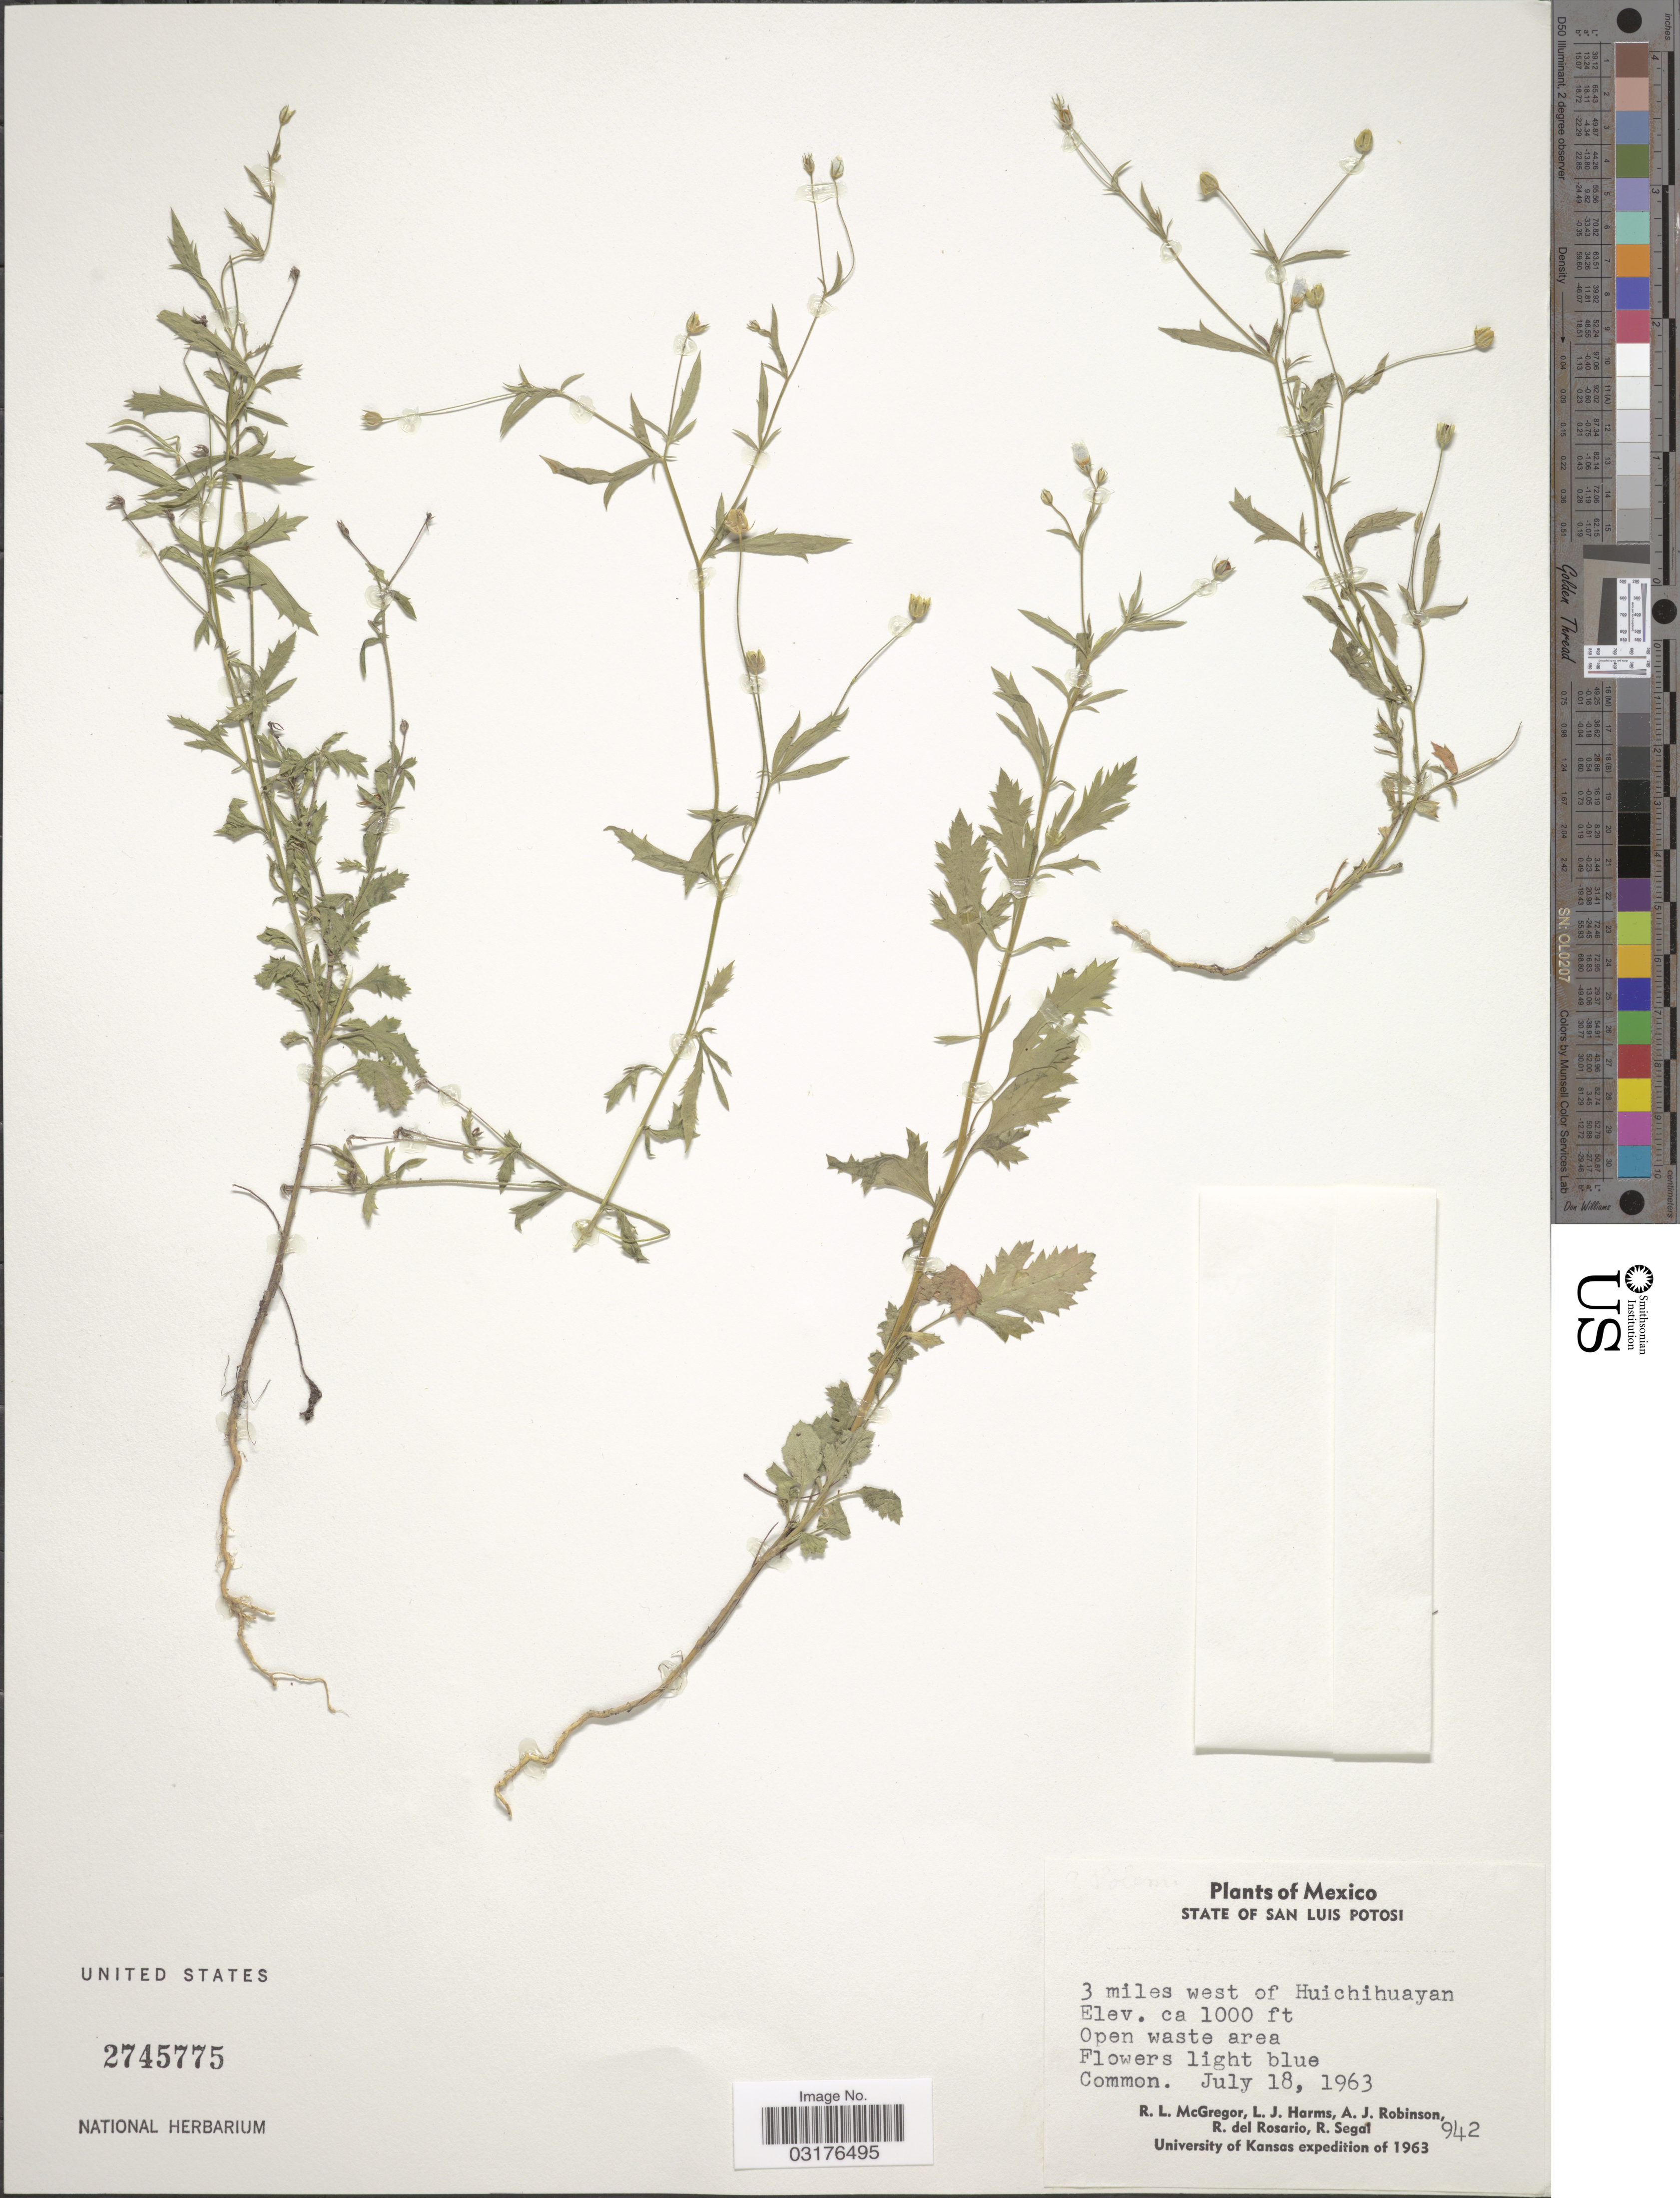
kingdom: Plantae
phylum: Tracheophyta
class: Magnoliopsida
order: Ericales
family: Polemoniaceae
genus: Giliastrum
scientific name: Giliastrum incisum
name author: (Benth.) J.M. Porter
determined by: Strong, Mark T., (BOT), Smithsonian Institution - National Museum of Natural History (UNITED STATES)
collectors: R. McGregor, L. Harms, A. J. Robinson, R. del Rosario & R. Segal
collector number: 942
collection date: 1963-07-18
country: Mexico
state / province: San Luis Potosí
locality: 3 miles west of Huichihuayan.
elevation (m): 305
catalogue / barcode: US 2745775